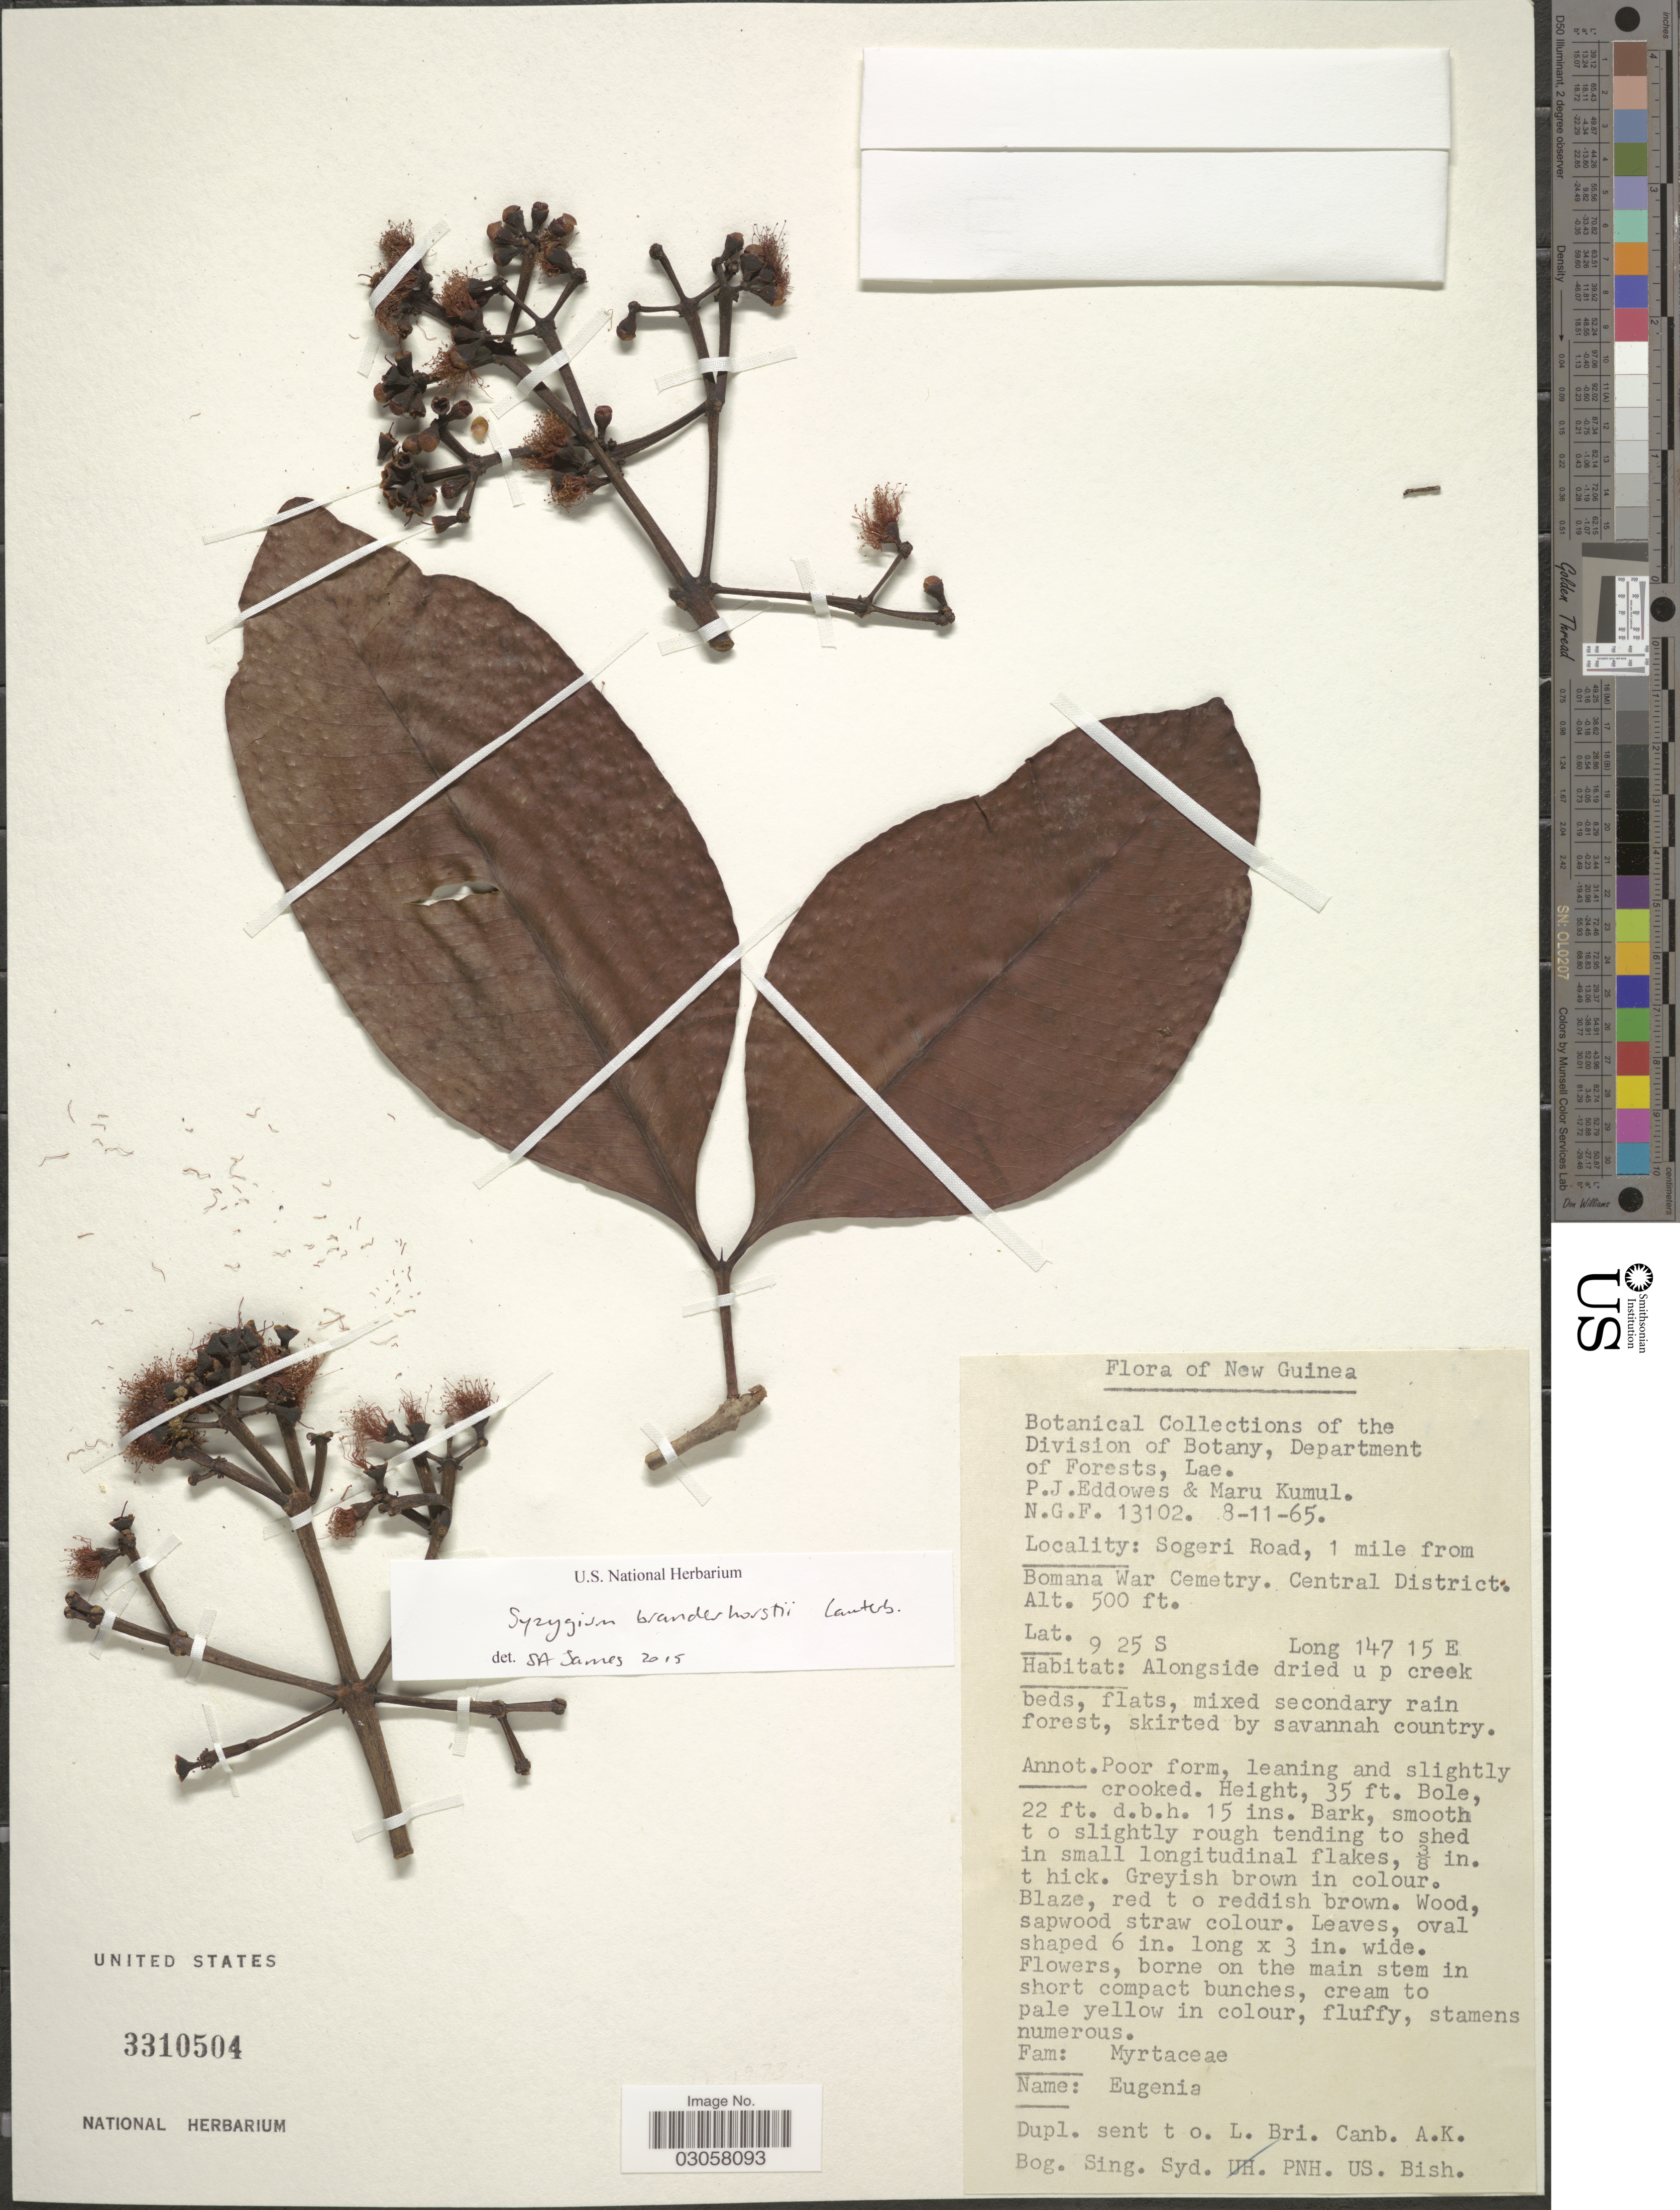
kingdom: Plantae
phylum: Tracheophyta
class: Magnoliopsida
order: Myrtales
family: Myrtaceae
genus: Syzygium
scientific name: Syzygium branderhorstii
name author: Lauterb.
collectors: P.J. Eddowes & M. Kumul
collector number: N.G.F. 13102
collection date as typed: Transcribed d/m/y: 8/11/65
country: Papua New Guinea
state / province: Central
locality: New Guinea. Sogeri Road, 1 mile from Bomana War Cemetry. Central District.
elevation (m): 152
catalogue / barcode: US 3310504